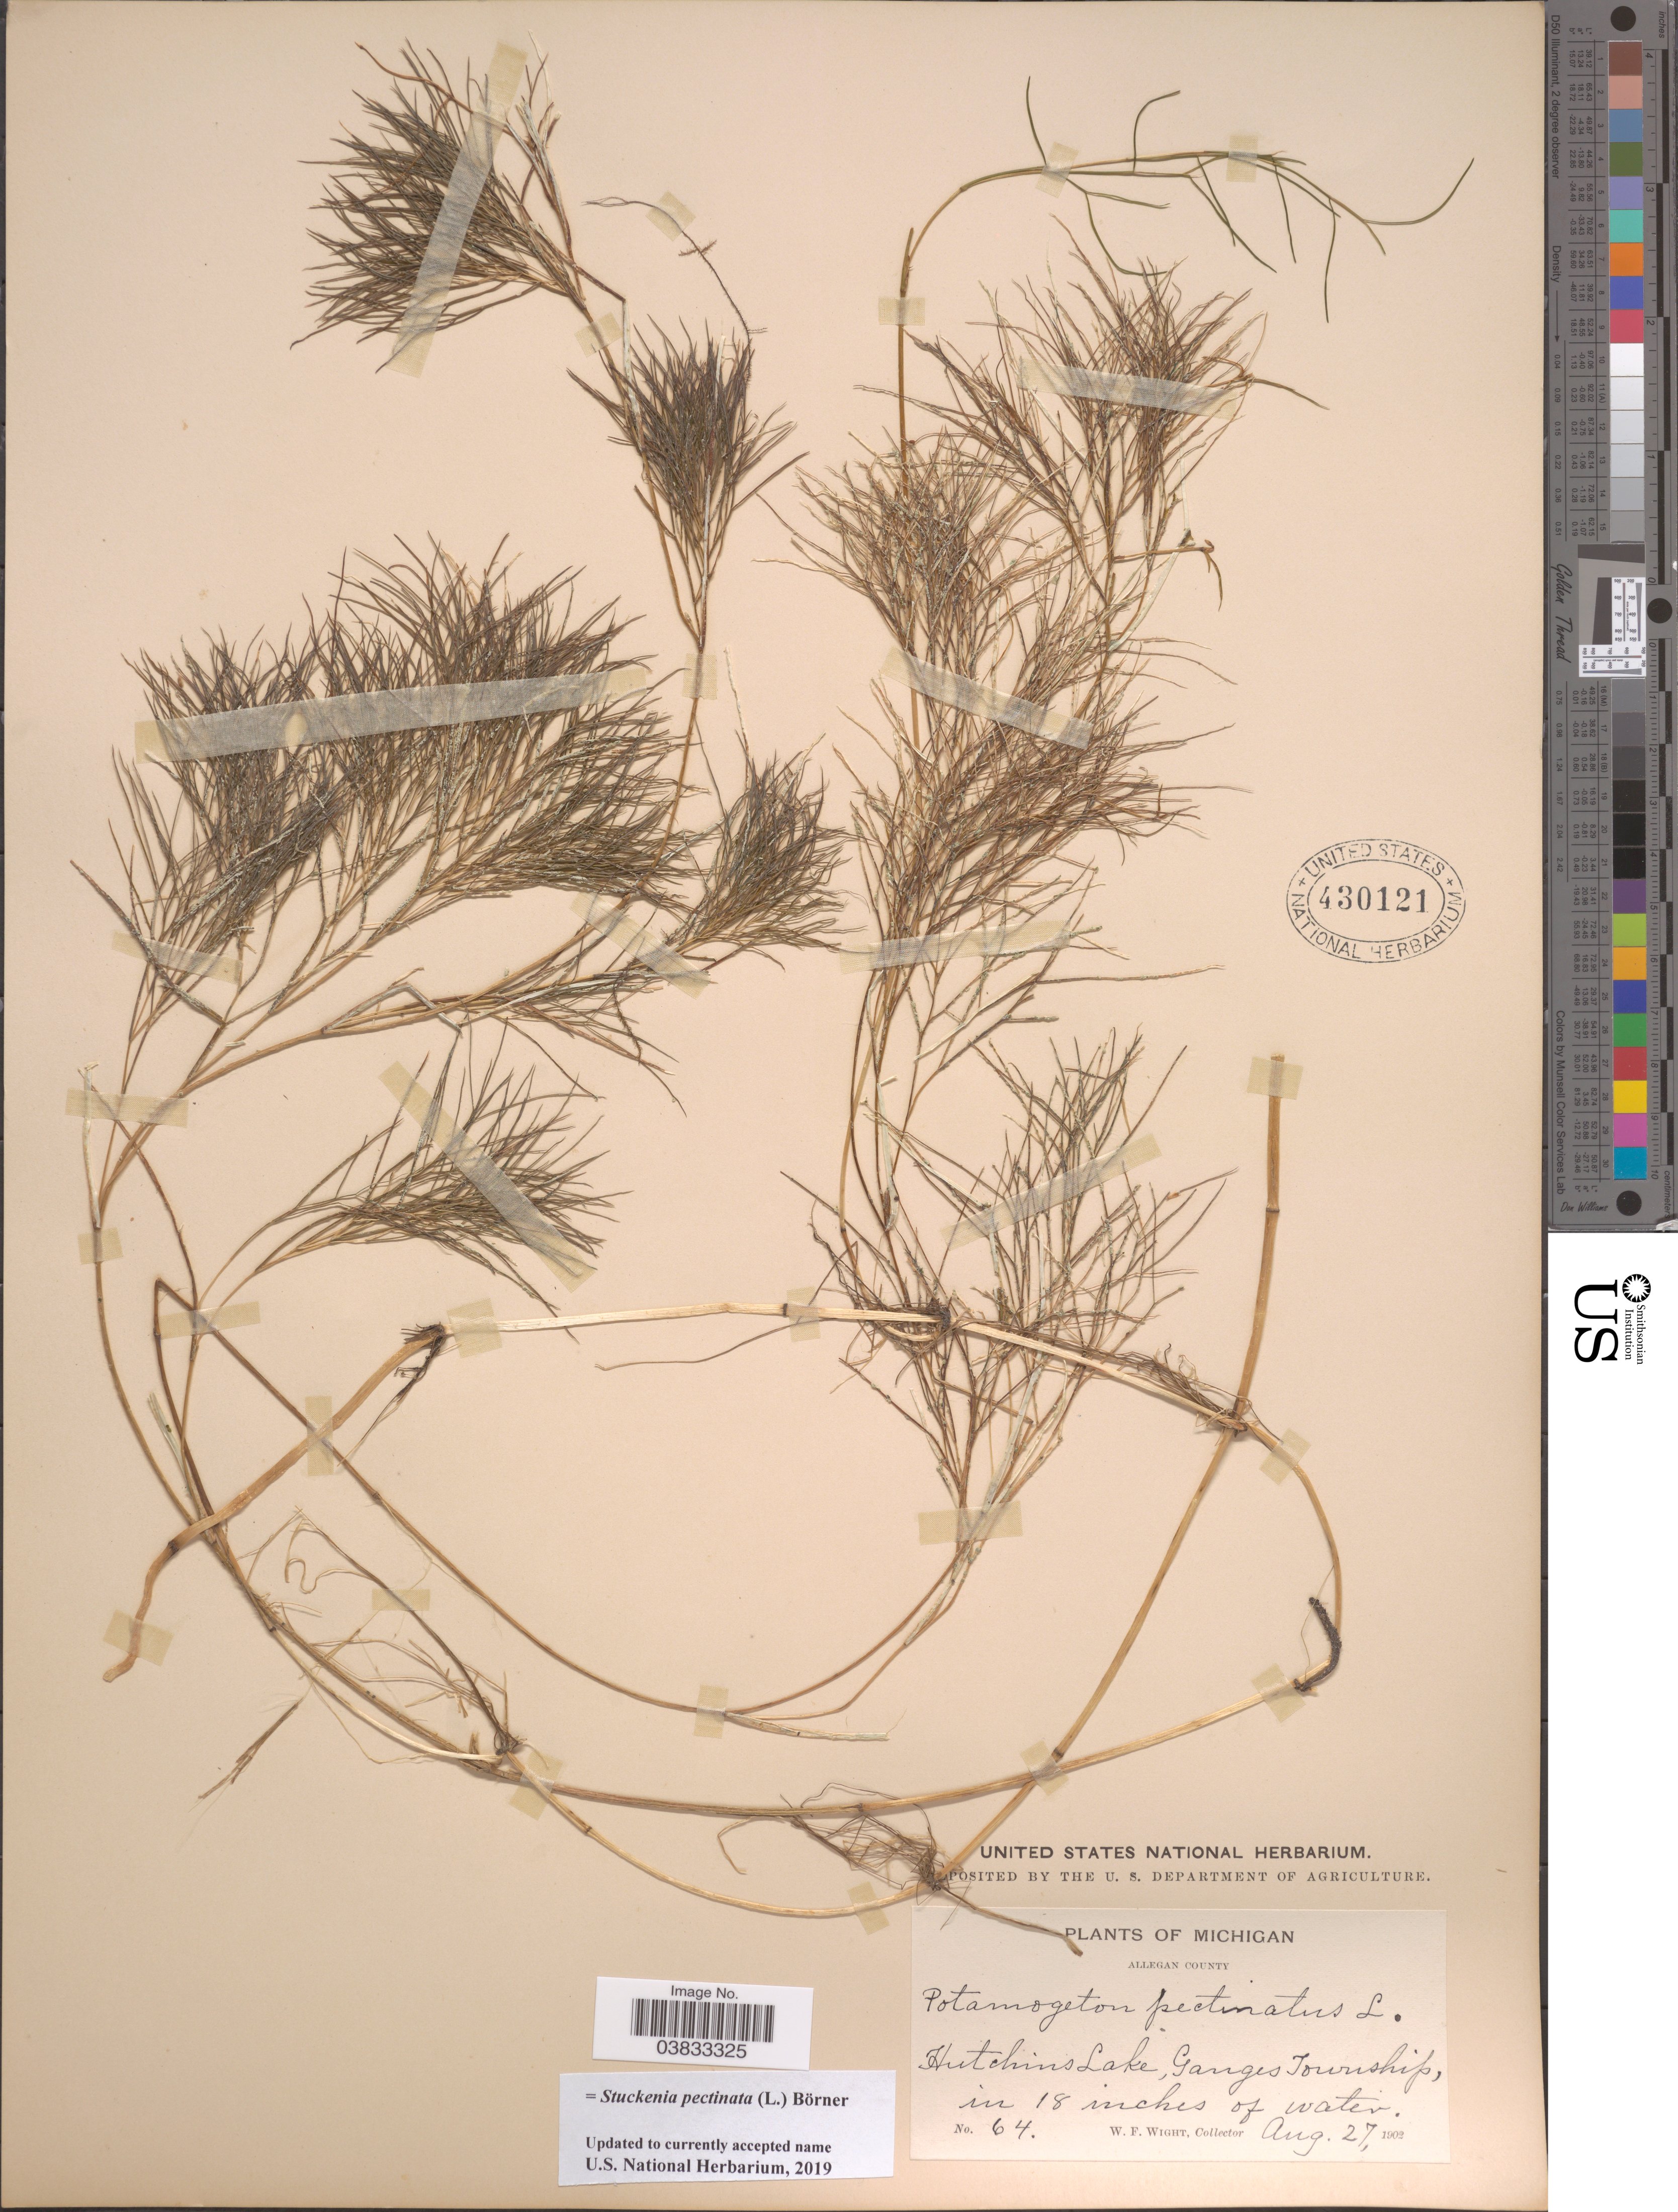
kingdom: Plantae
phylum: Tracheophyta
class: Liliopsida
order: Alismatales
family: Potamogetonaceae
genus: Stuckenia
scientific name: Stuckenia pectinata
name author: (L.) Börner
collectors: W. Wight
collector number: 64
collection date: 1902-08-27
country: United States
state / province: Michigan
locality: Allegan County. Hutchins Lake, Ganges Township.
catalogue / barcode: US 430121